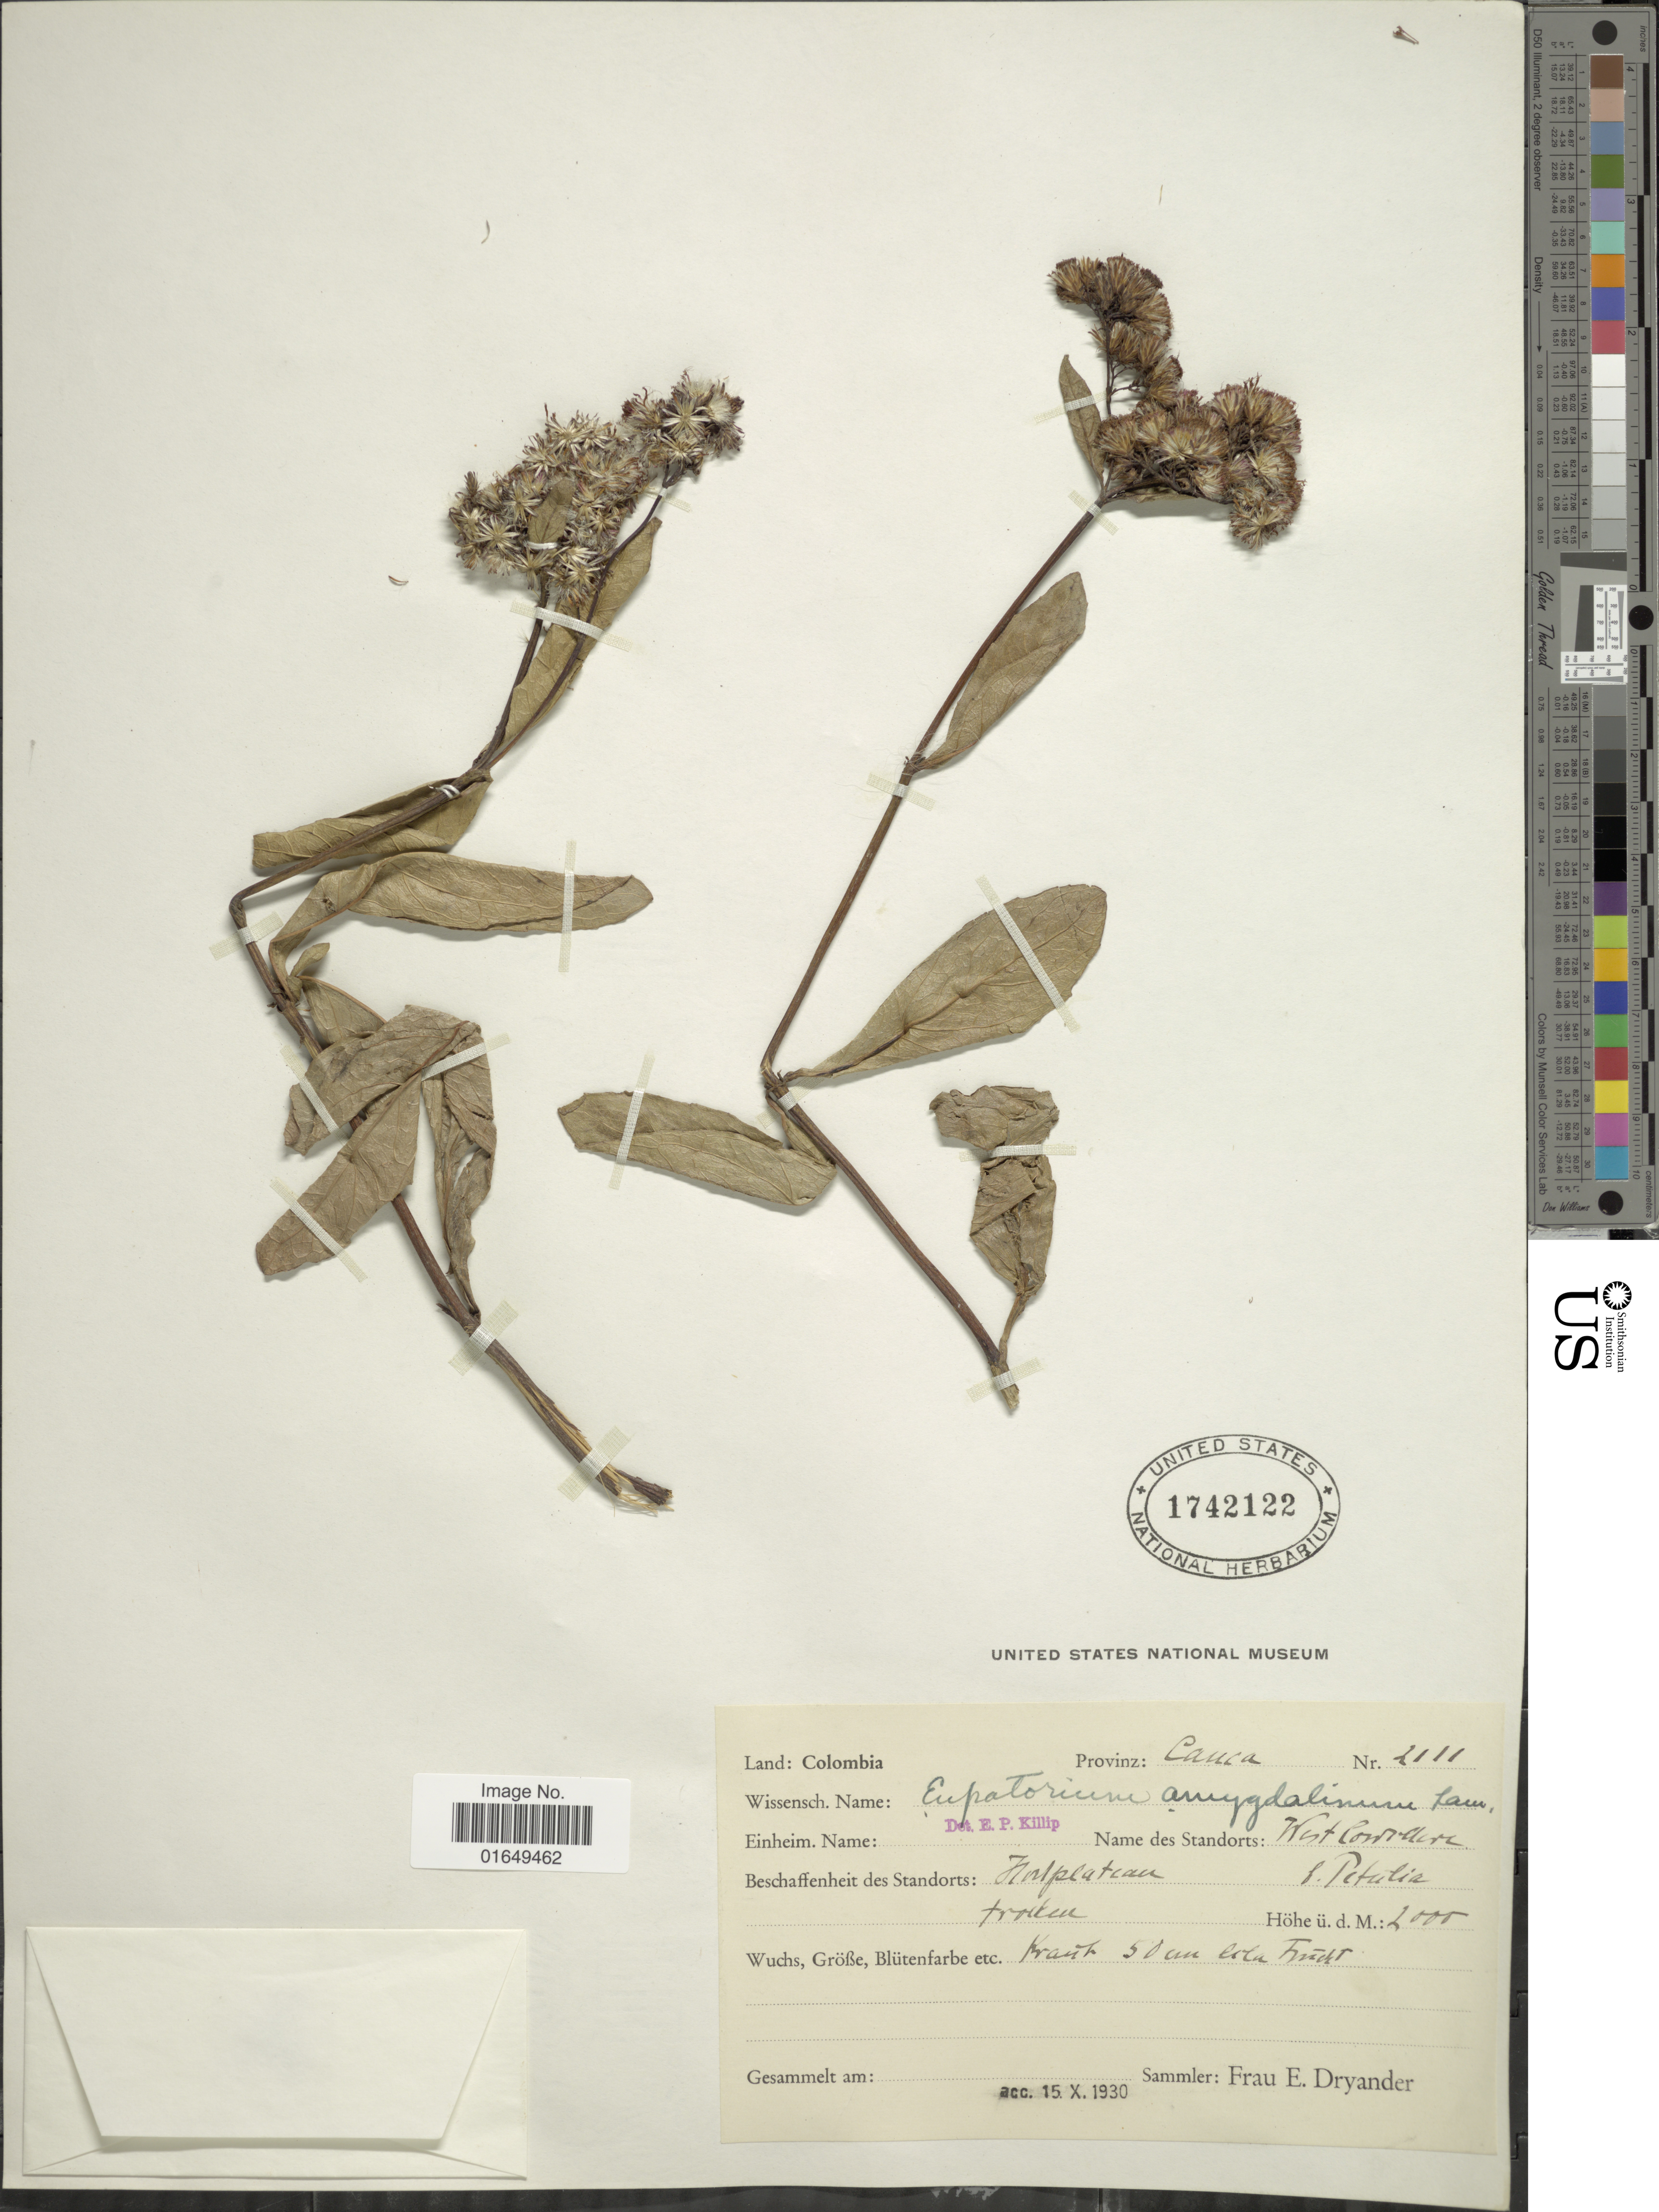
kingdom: Plantae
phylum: Tracheophyta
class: Magnoliopsida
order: Asterales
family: Asteraceae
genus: Ayapana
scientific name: Ayapana amygdalina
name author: (Lam.) R.M. King & H. Rob.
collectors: F. Dryander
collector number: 2111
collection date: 1930-10-15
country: Colombia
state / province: Cauca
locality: Standort: West Cordillera, Nortplateau, S. Petulia.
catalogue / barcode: US 1742122